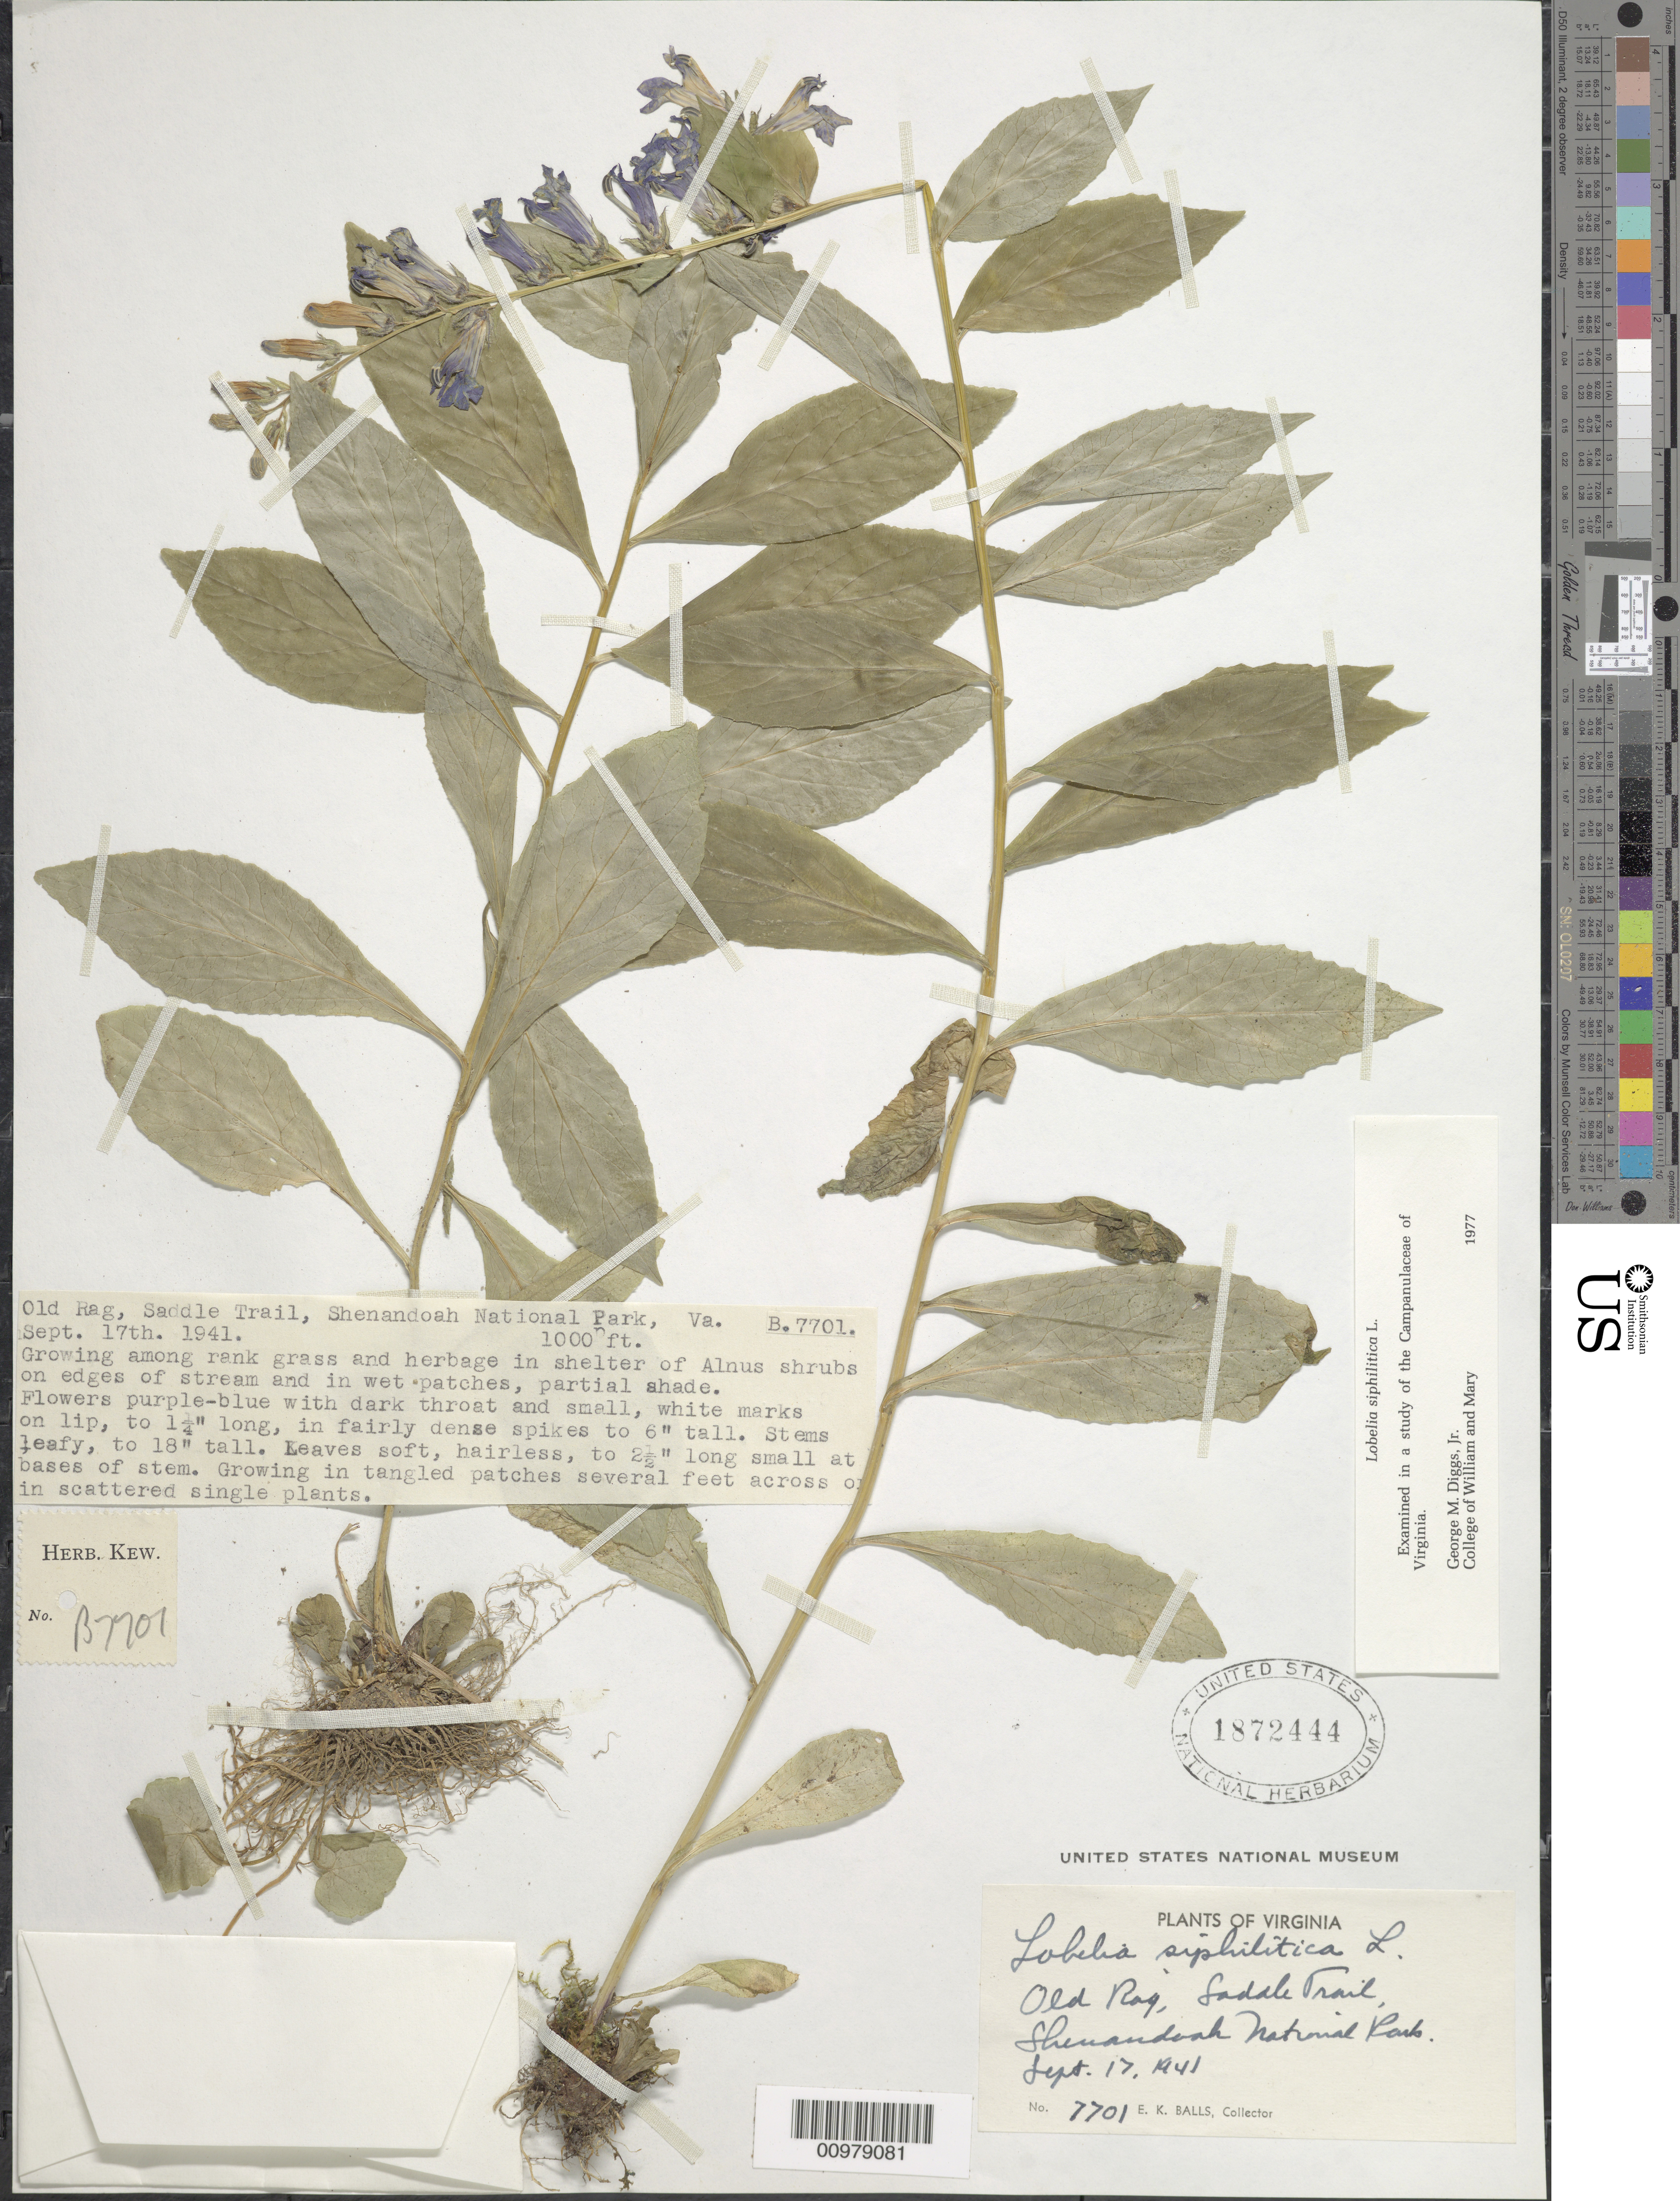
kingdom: Plantae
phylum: Tracheophyta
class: Magnoliopsida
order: Asterales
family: Campanulaceae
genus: Lobelia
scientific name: Lobelia siphilitica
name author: L.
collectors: E. K. Balls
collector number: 7701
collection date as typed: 17 Sep 1941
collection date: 1941-09-17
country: United States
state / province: Virginia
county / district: Madison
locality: Old Rag, Saddle Trail, Shenandoah National Park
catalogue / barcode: US 1872444